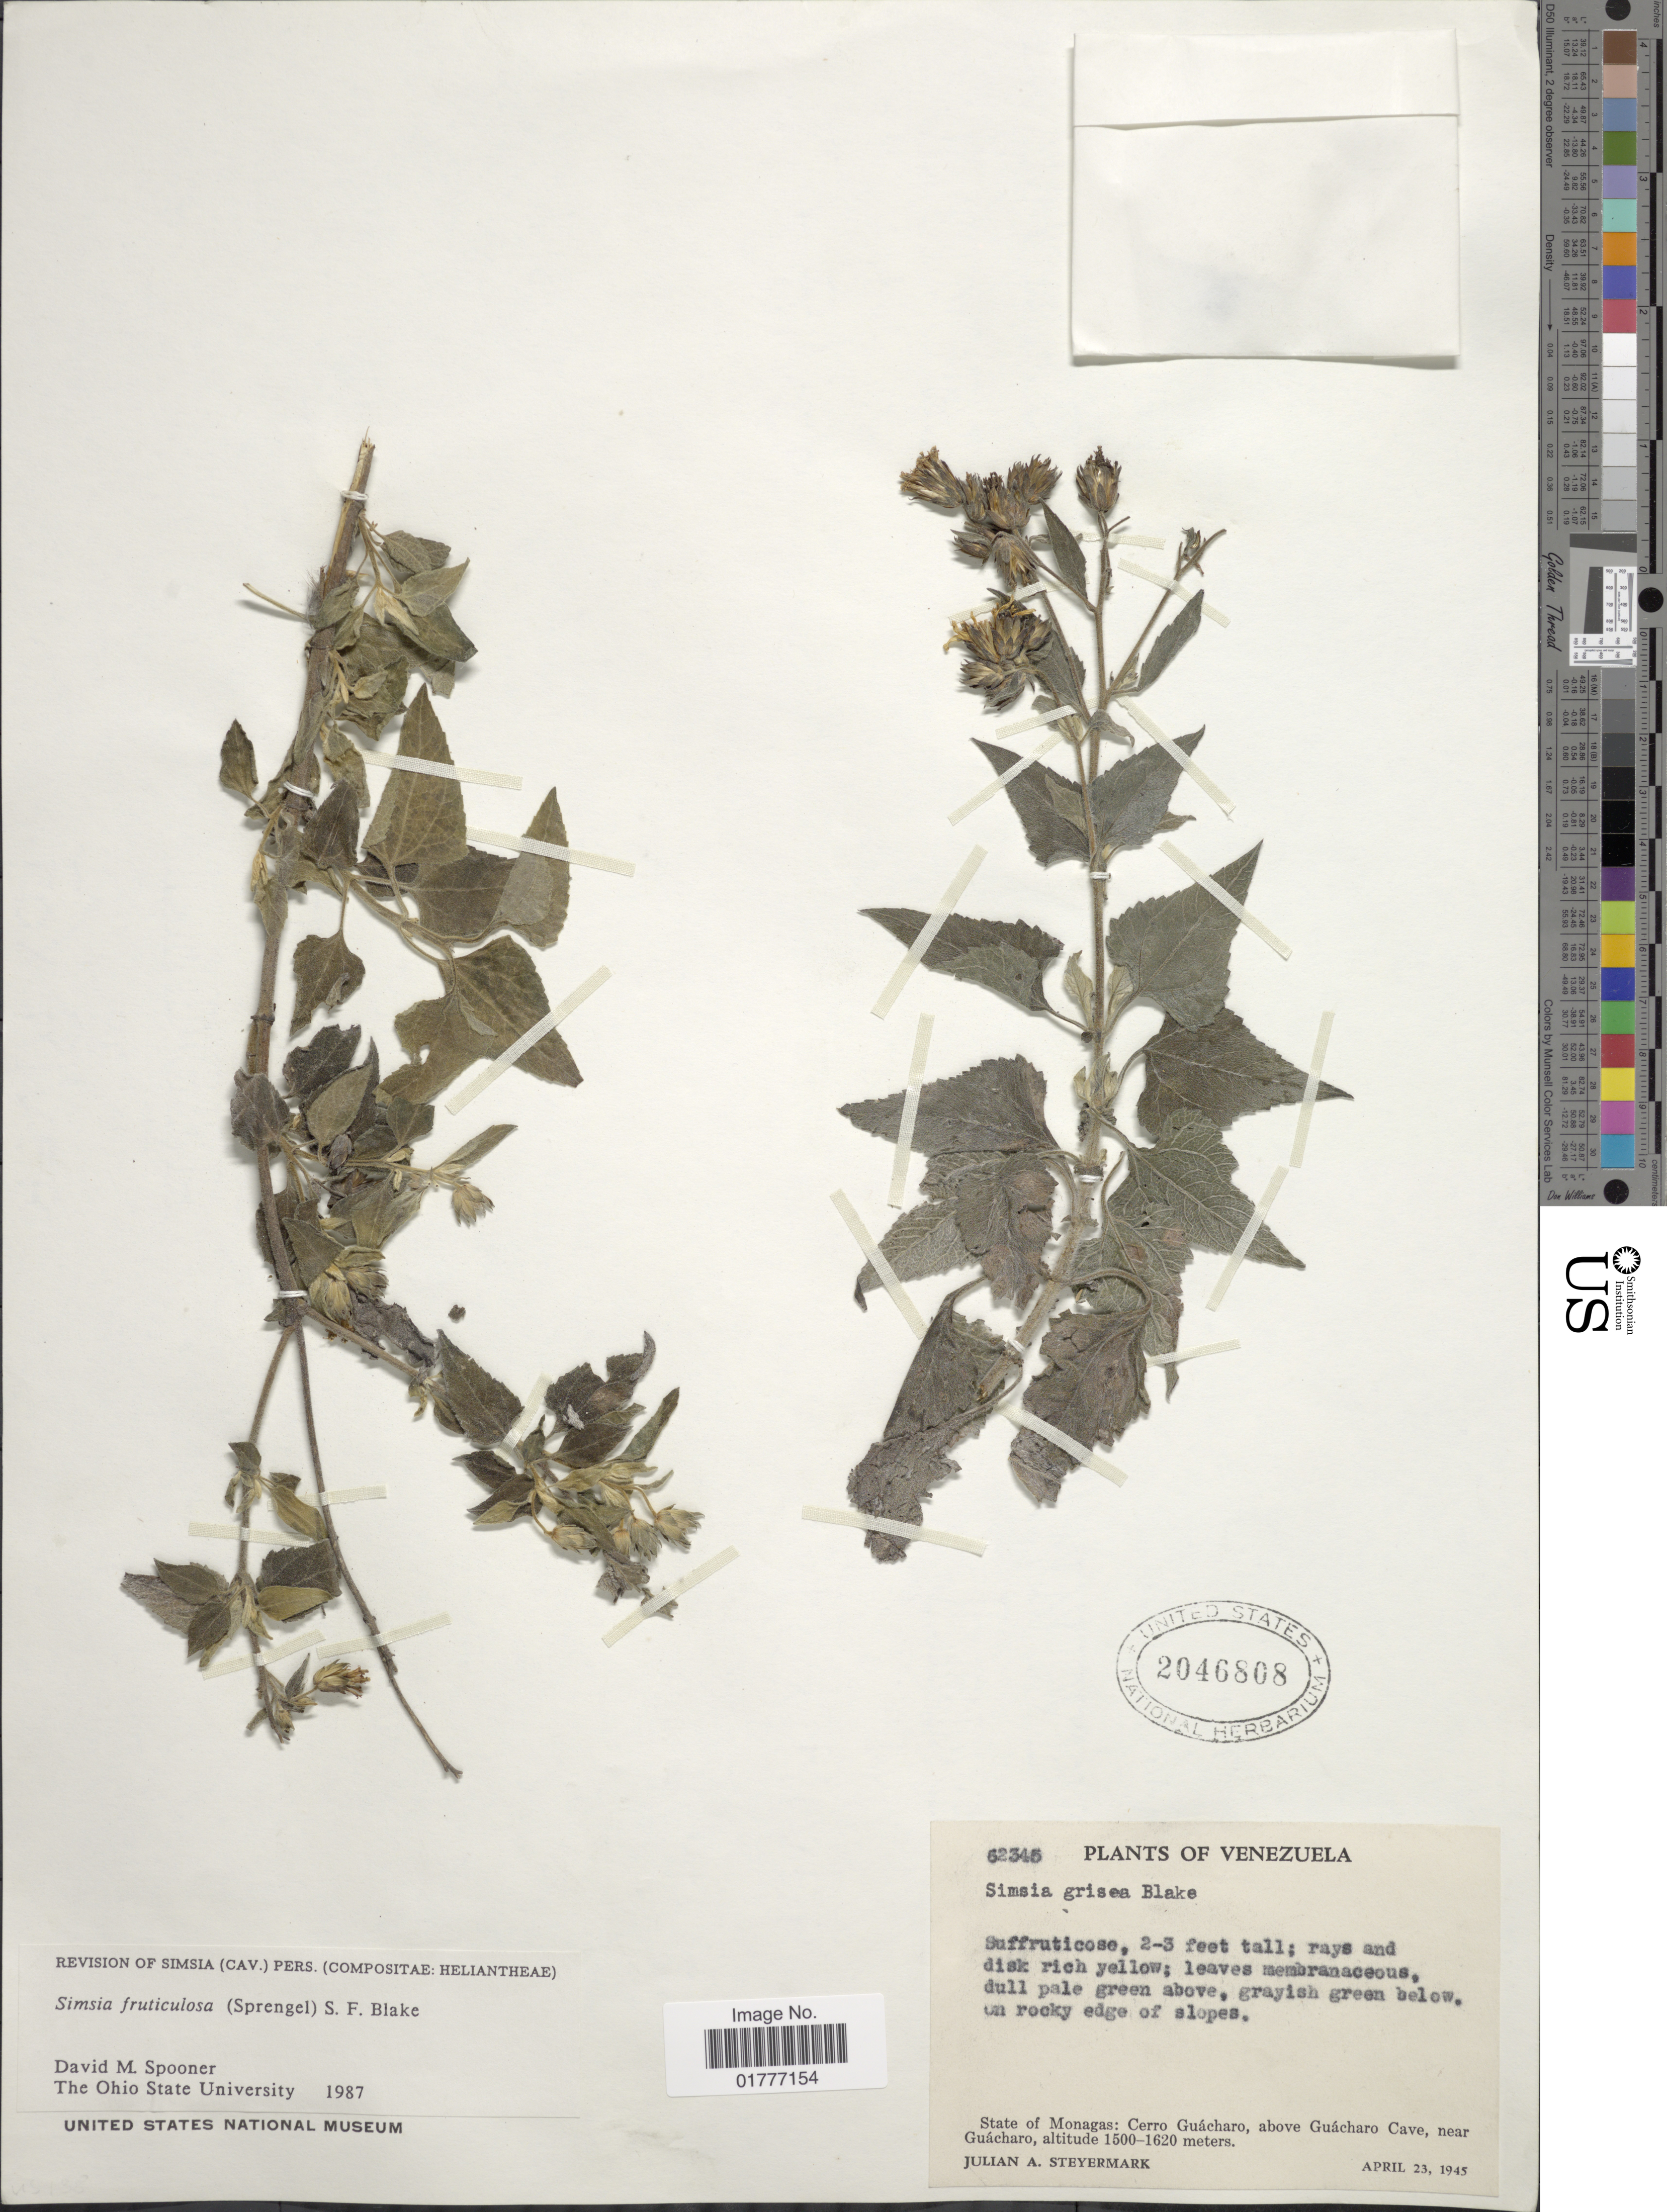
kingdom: Plantae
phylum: Tracheophyta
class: Magnoliopsida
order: Asterales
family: Asteraceae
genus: Simsia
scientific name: Simsia fruticulosa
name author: (Spreng.) S.F. Blake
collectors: J. Steyermark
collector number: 62345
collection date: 1945-04-23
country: Venezuela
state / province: Monagas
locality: Cerro Guácharo, above Guácharo Cave, near Guácharo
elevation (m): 1500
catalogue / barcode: US 2046808